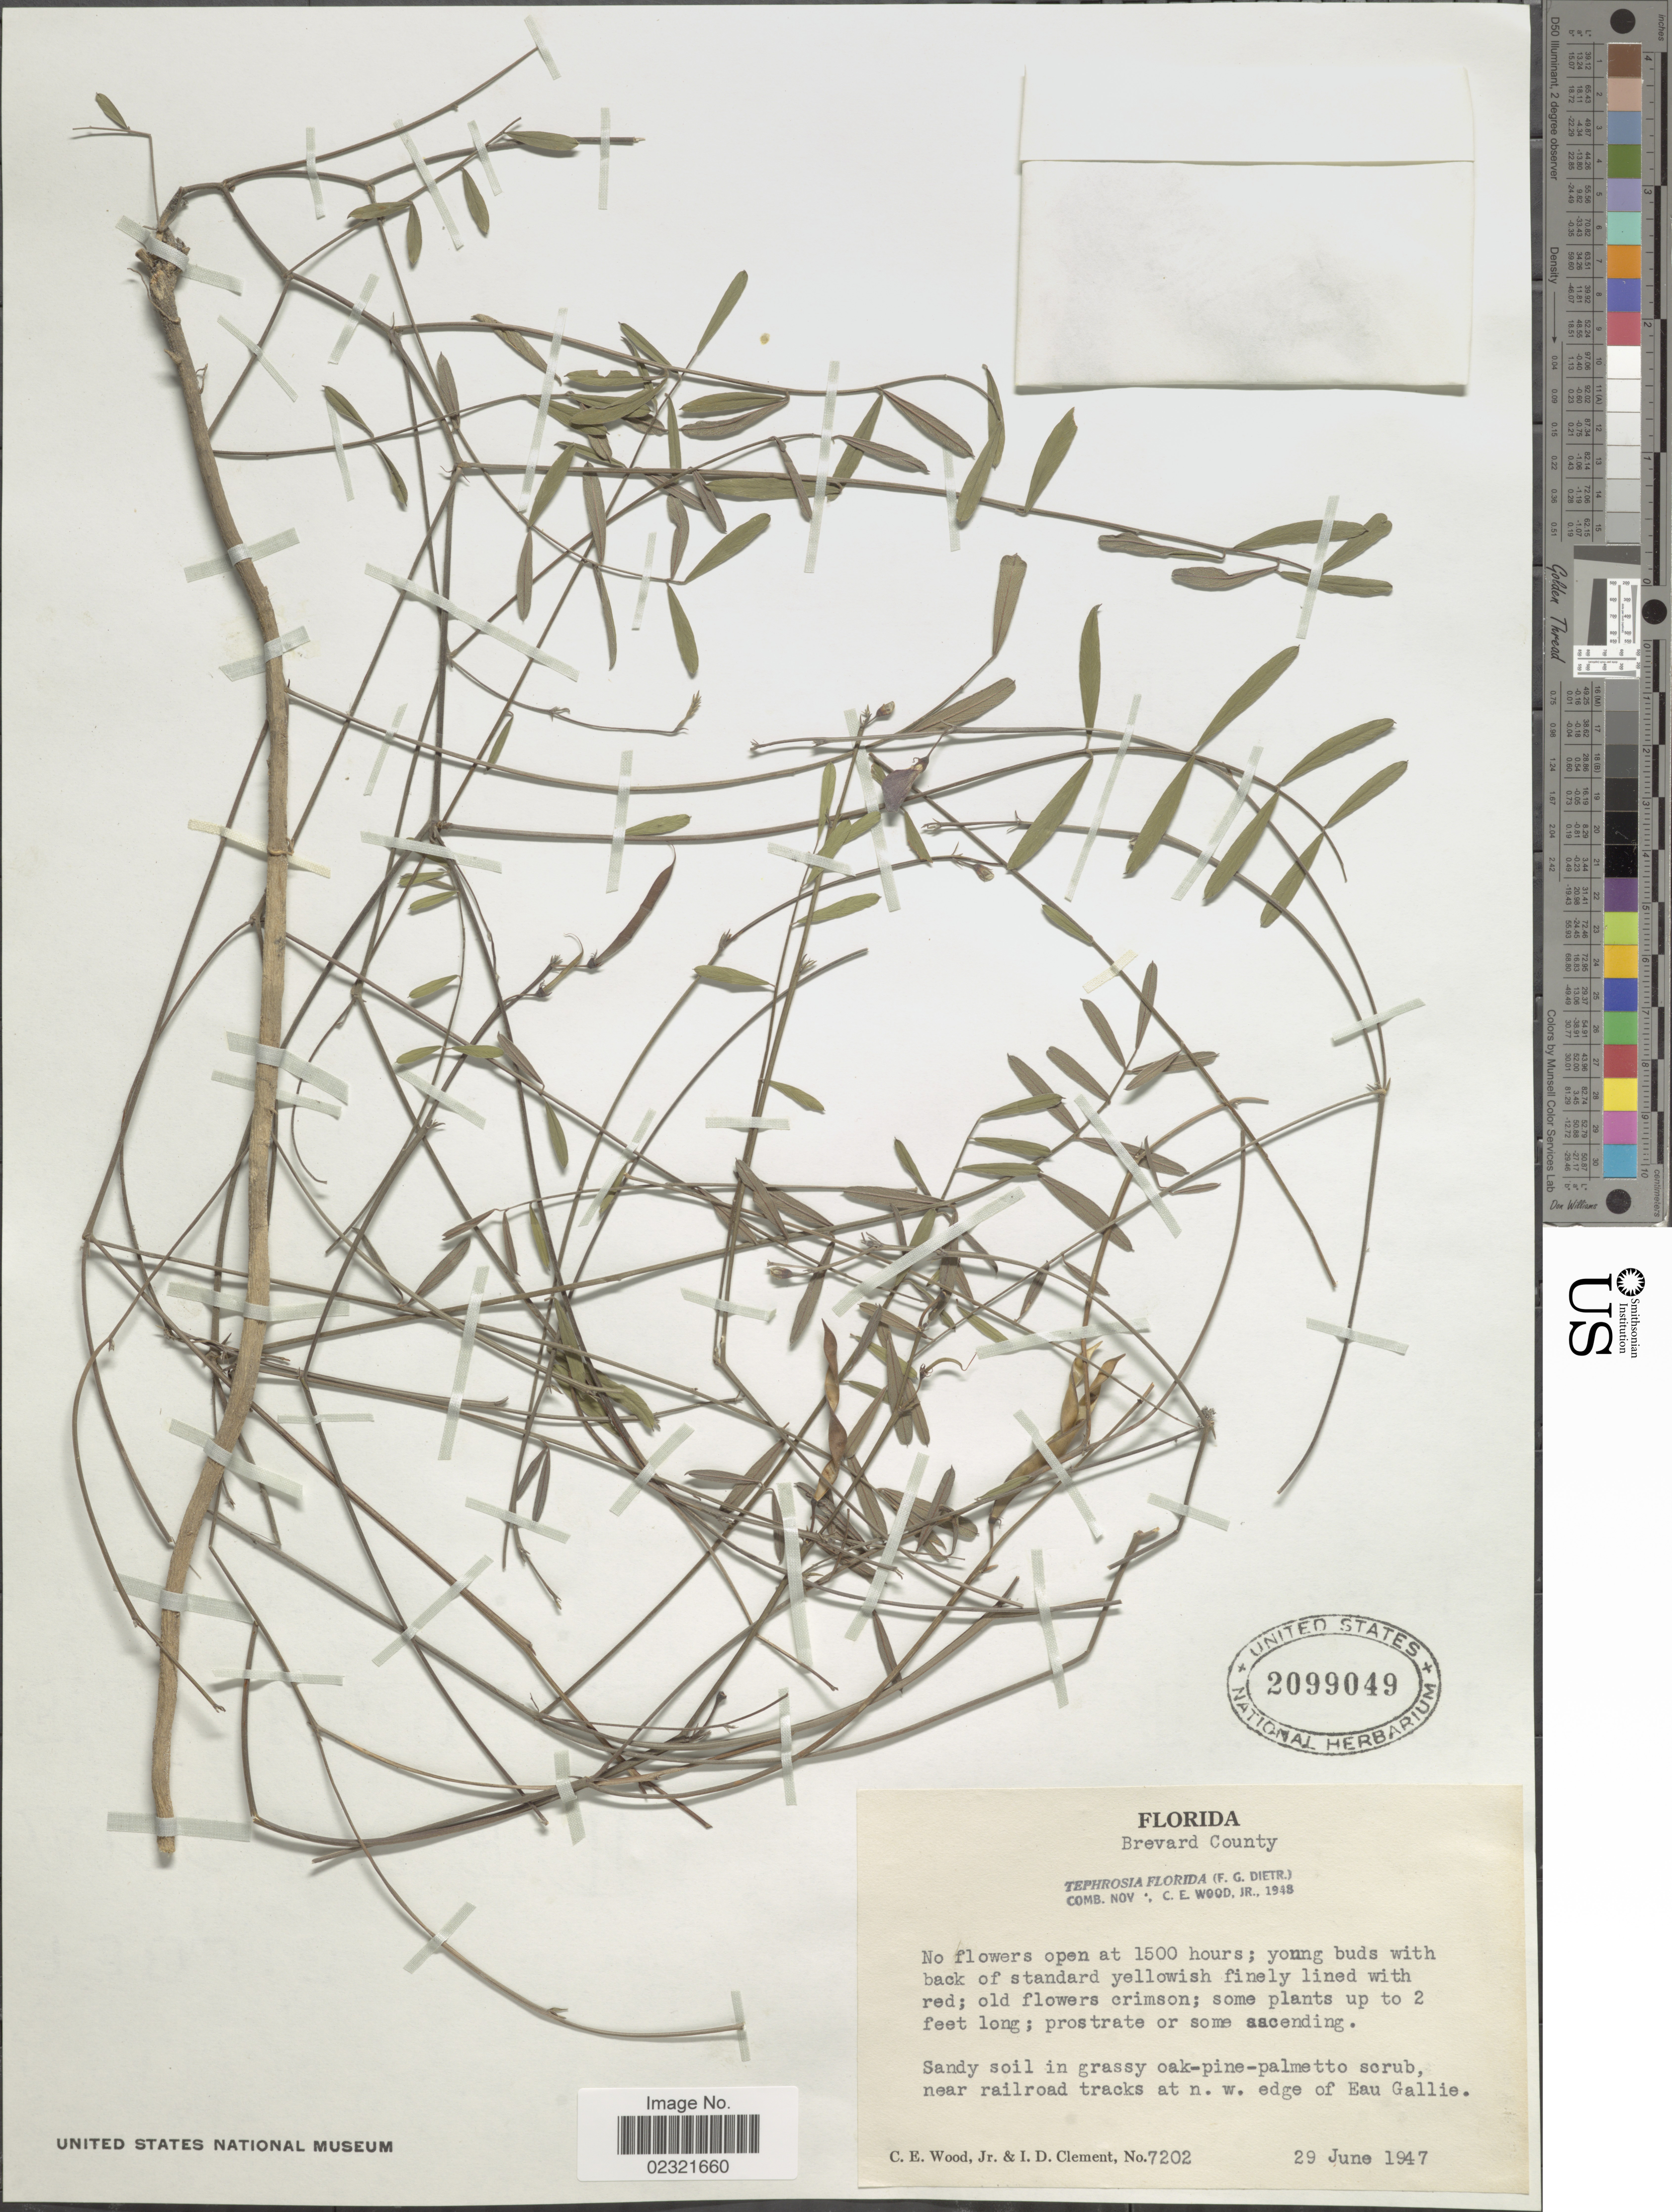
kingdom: Plantae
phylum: Tracheophyta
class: Magnoliopsida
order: Fabales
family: Fabaceae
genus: Tephrosia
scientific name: Tephrosia florida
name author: (Dietr.) C.E. Wood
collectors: C. Wood & I. Clement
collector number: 7202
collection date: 1947-06-29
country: United States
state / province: Florida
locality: Brevard County, Sandy soil in grassy oak-pine-palmetto scrub, near railroad tracks at n.w. edge of Eau Gallie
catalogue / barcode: US 2099049